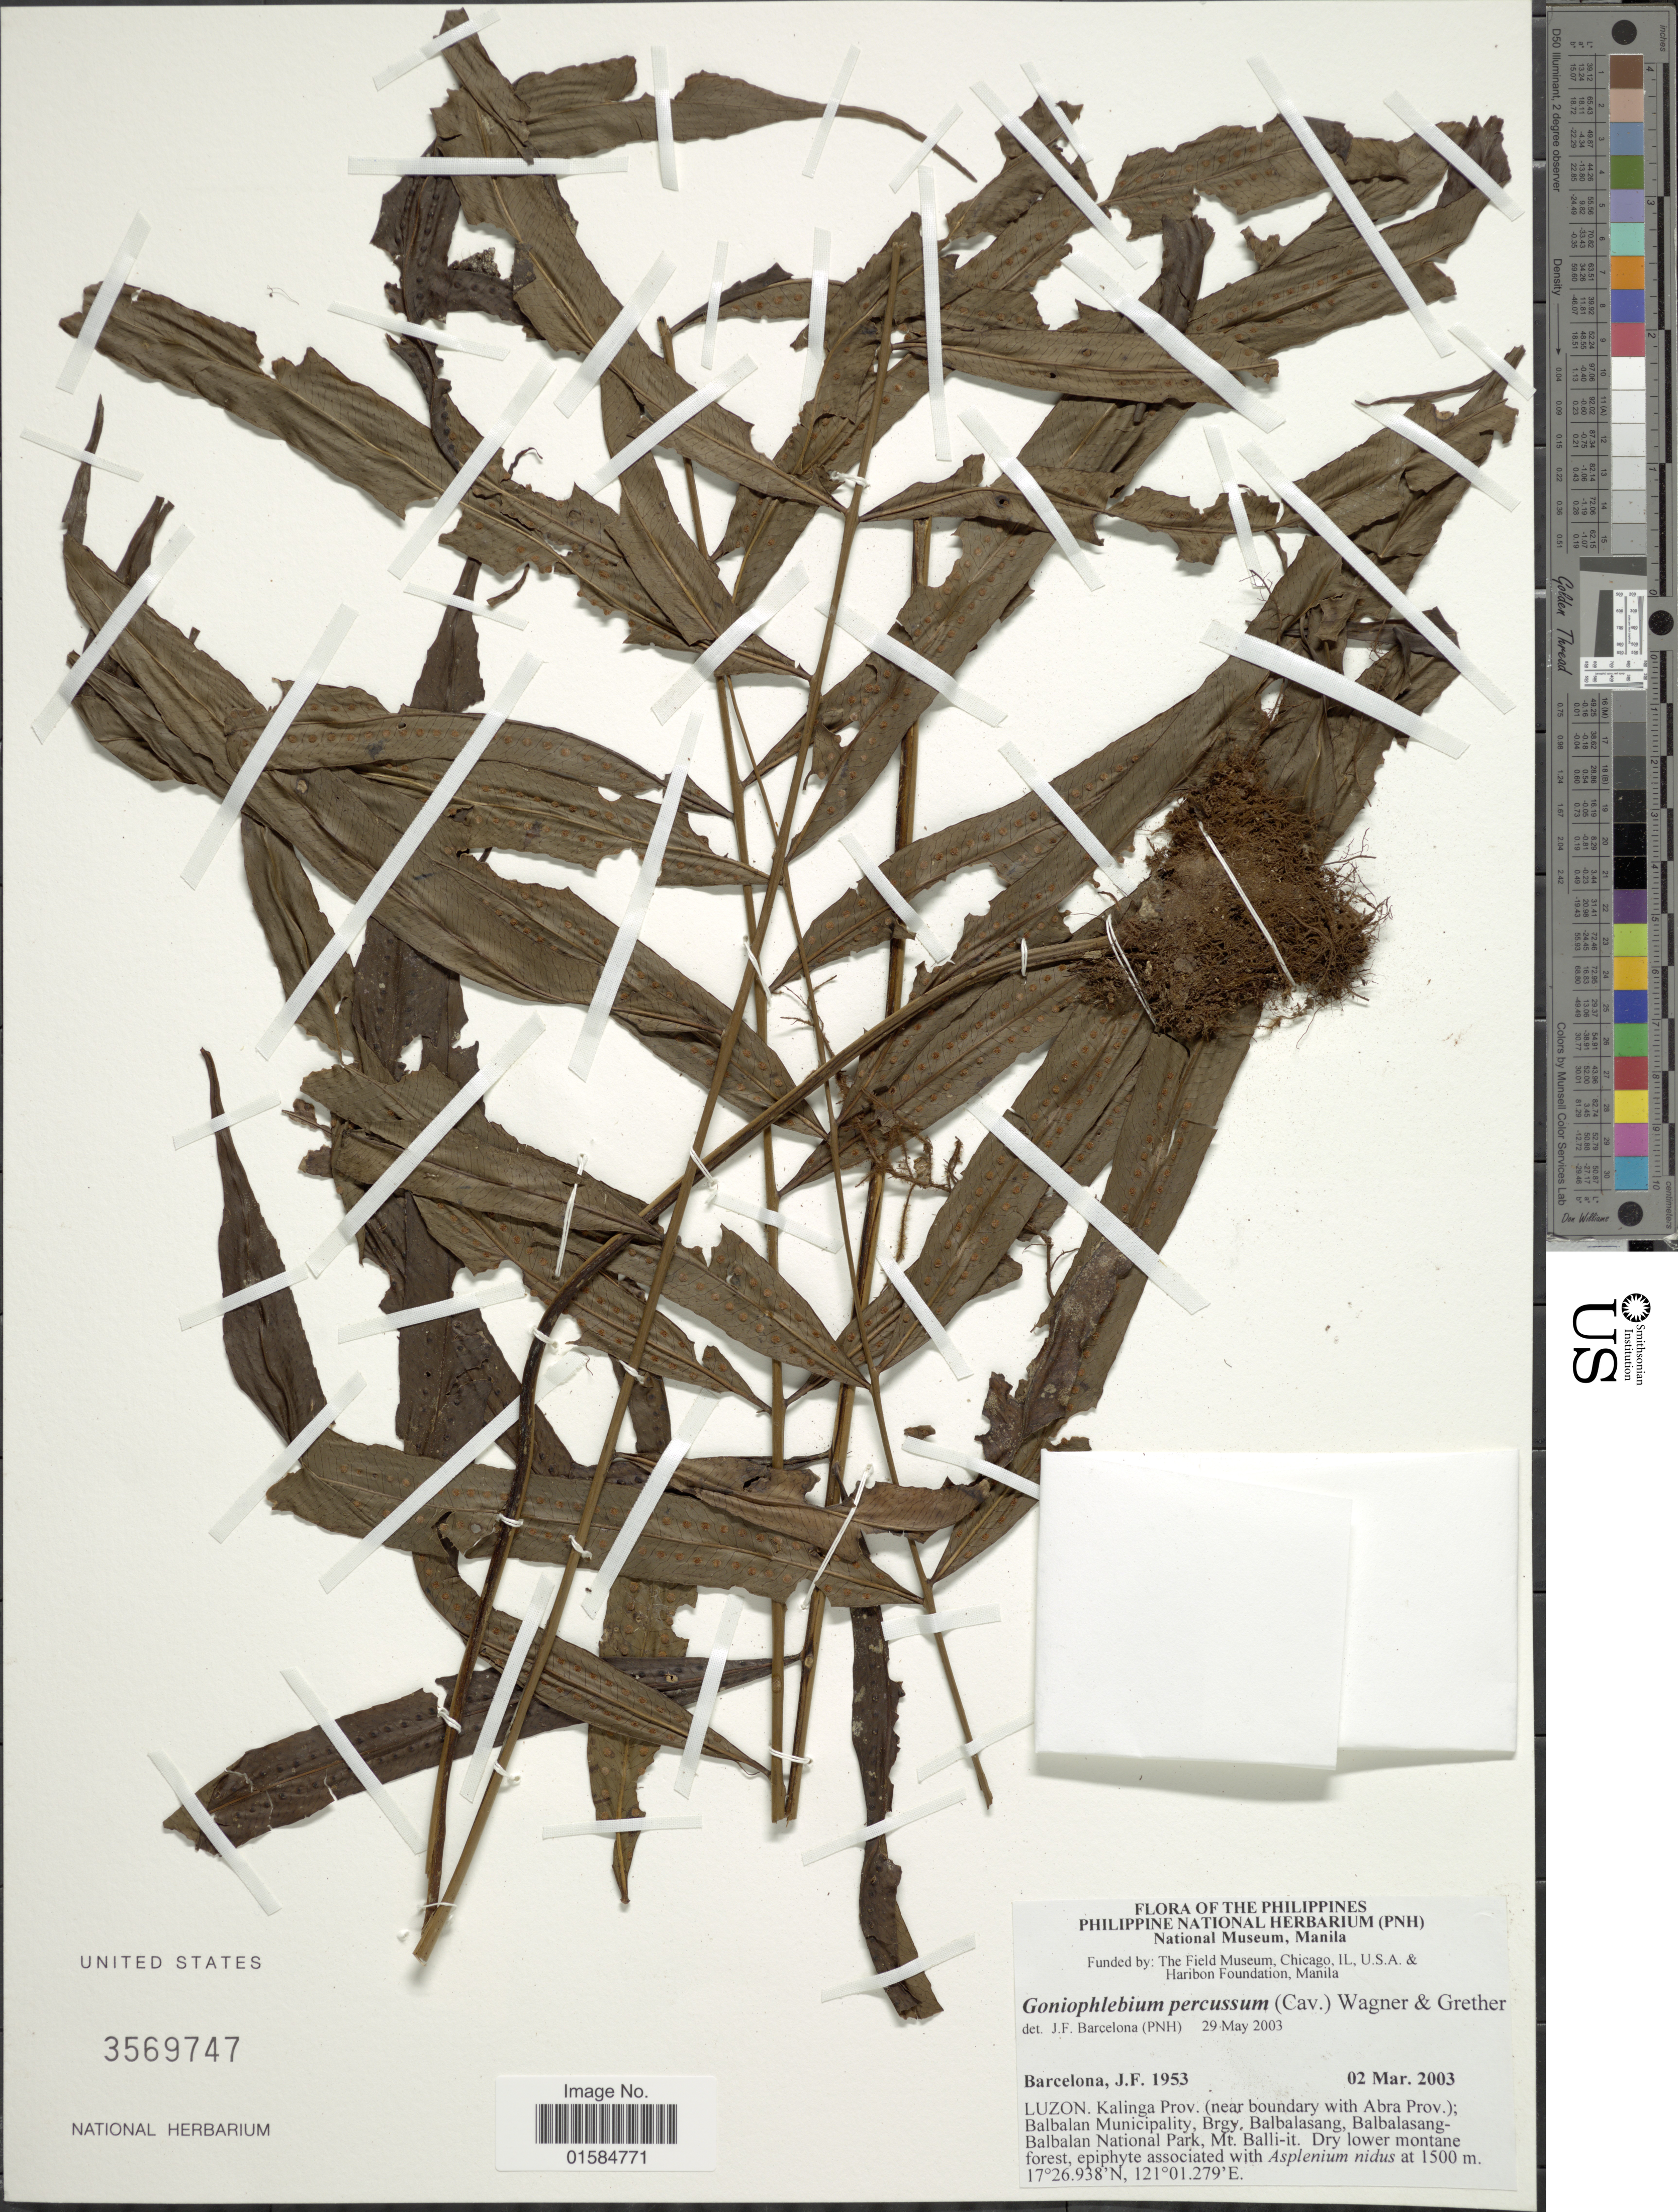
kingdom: Plantae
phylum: Tracheophyta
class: Polypodiopsida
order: Polypodiales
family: Polypodiaceae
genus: Goniophlebium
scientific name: Goniophlebium percussum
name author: (Cauv.) W.H. Wagner & Grether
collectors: J. F. Barcelona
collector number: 1953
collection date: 2003-03-02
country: Philippines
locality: Luzon, Kalinga Prov. (near boundary with Abra Prov.); Balbalan Municipality, Brgy. Balbalasang, Balbalasang-Balbalan National Park, Mt. Balli-it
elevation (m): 1500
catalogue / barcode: US 3569747